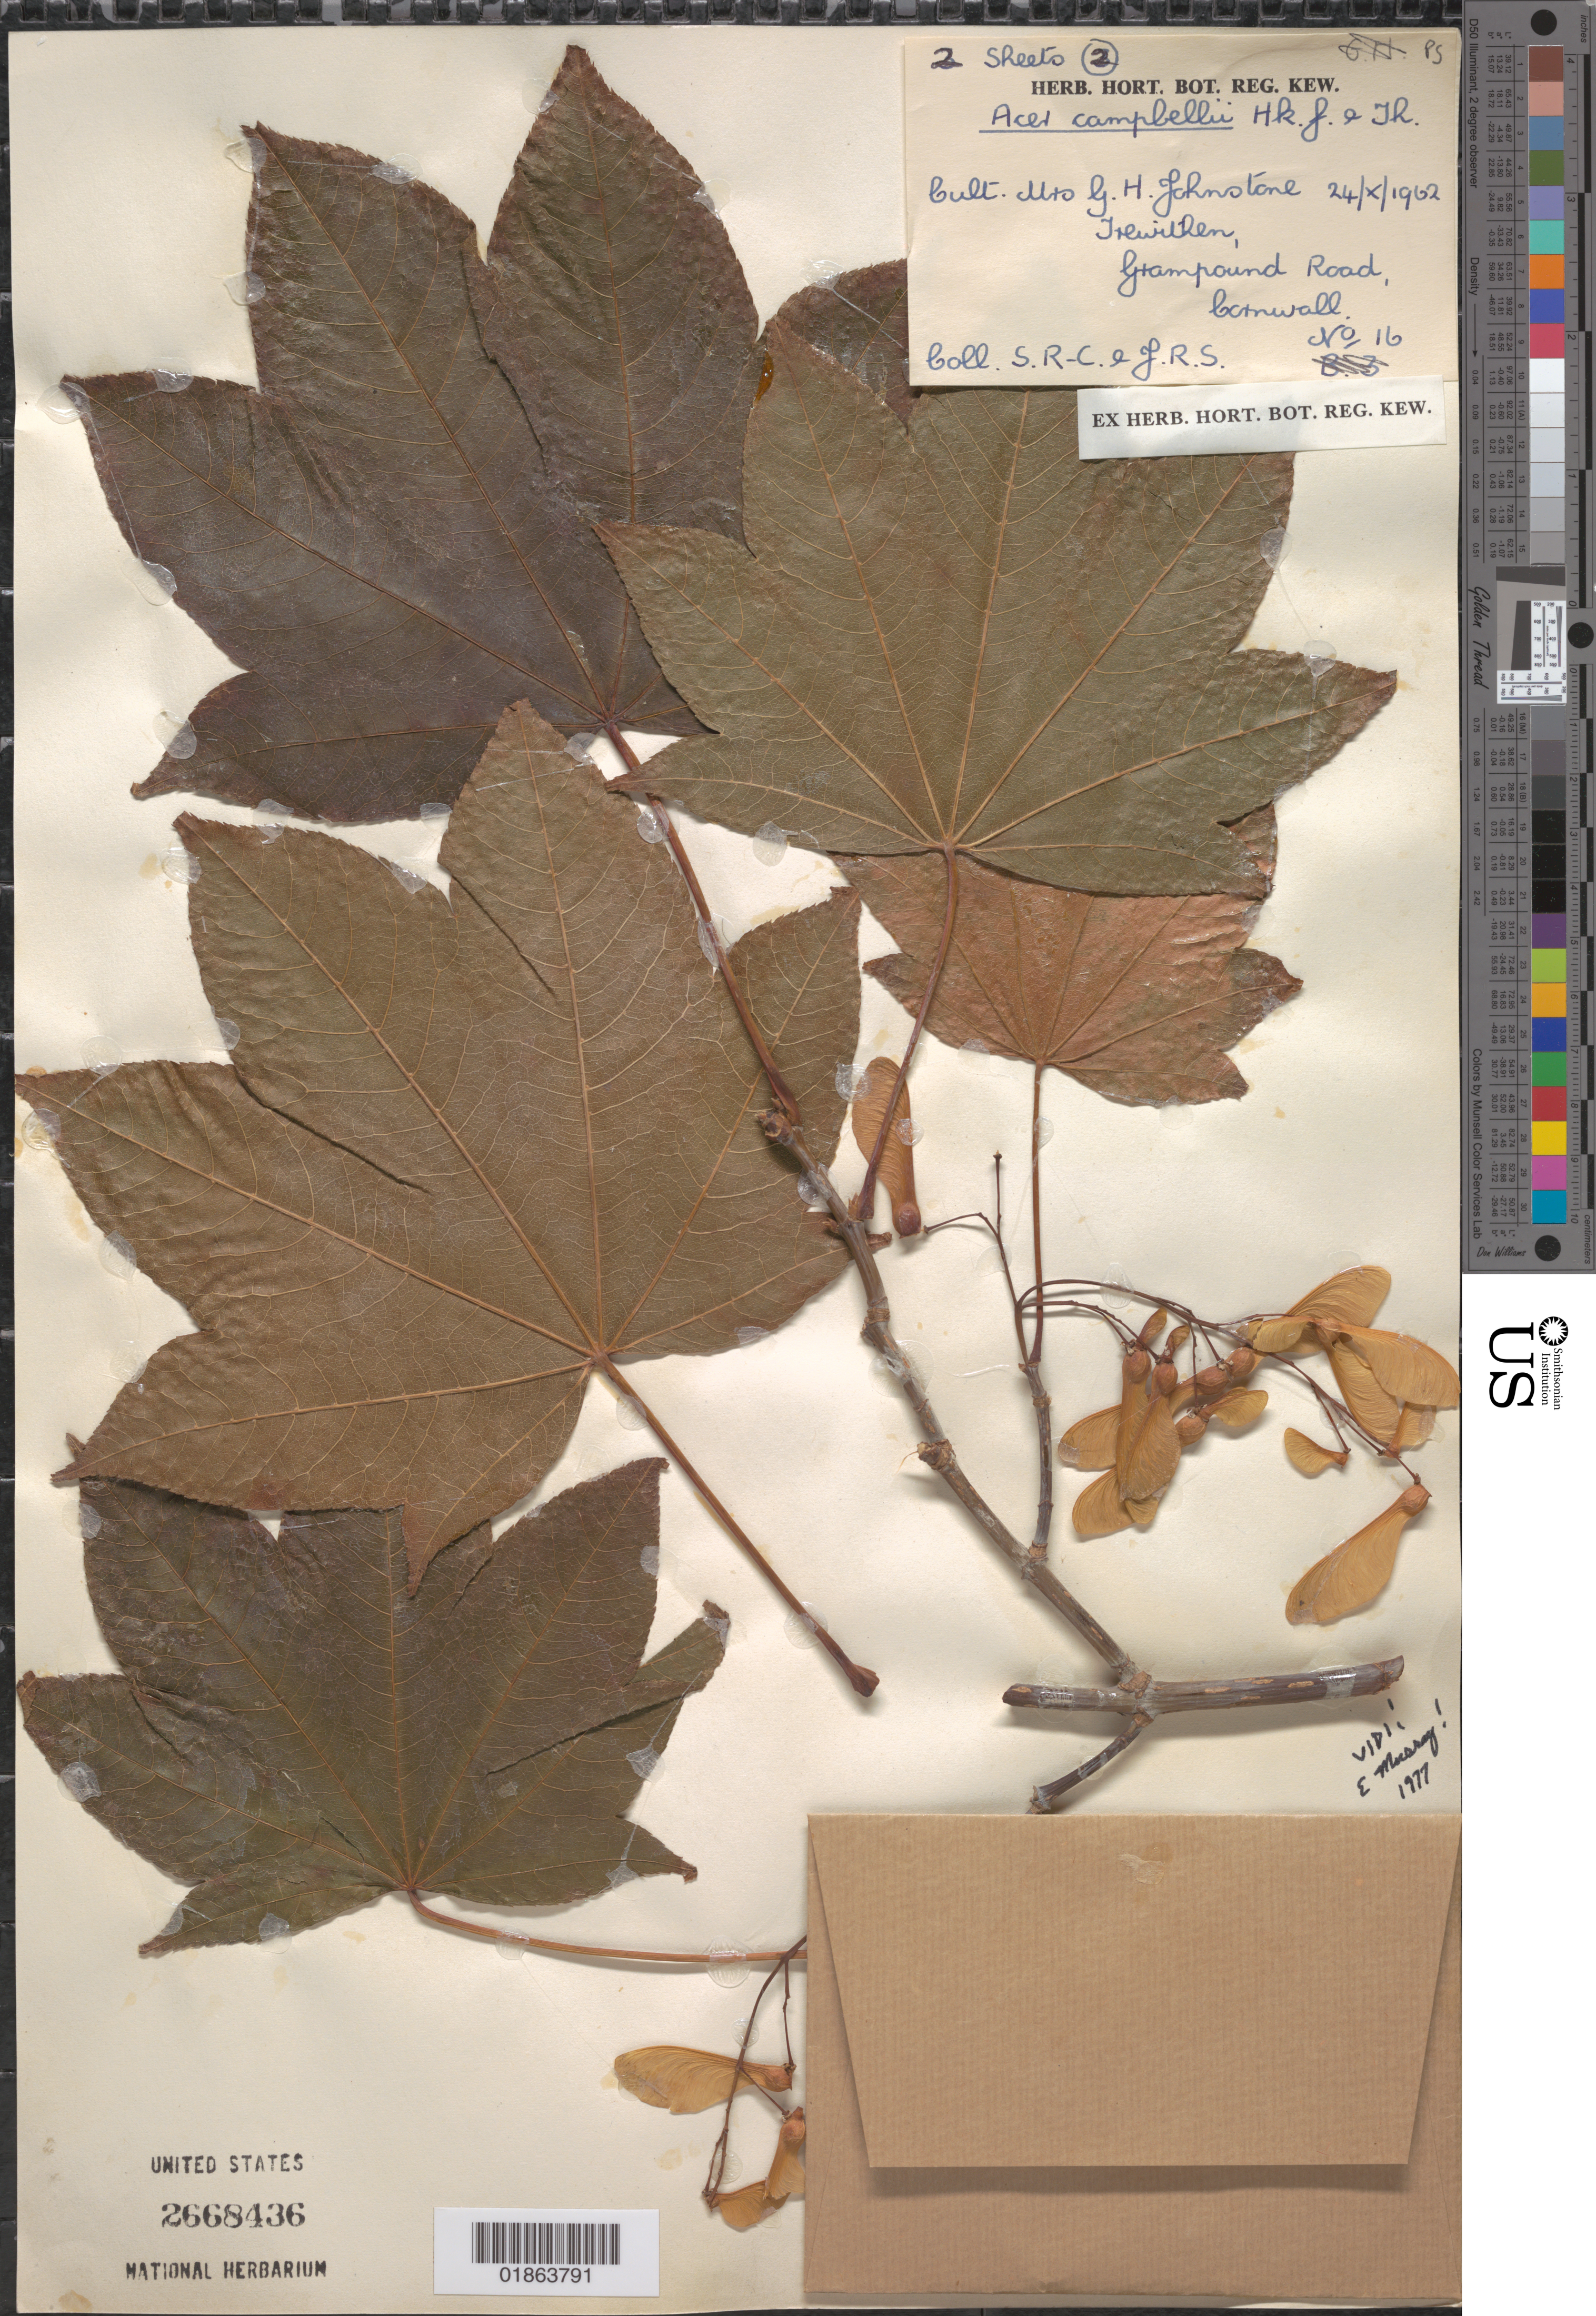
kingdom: Plantae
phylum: Tracheophyta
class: Magnoliopsida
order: Sapindales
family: Sapindaceae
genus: Acer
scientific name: Acer campbellii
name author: Hook. f. & Thomson ex Hiern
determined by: Murray, Edward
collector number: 16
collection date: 1962-10-24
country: United Kingdom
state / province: England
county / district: Cornwall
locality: Trewithen, Grampound Road, Cornwall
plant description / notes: Collectors: "S. R-C. & J.R.S."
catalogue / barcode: US 2668436